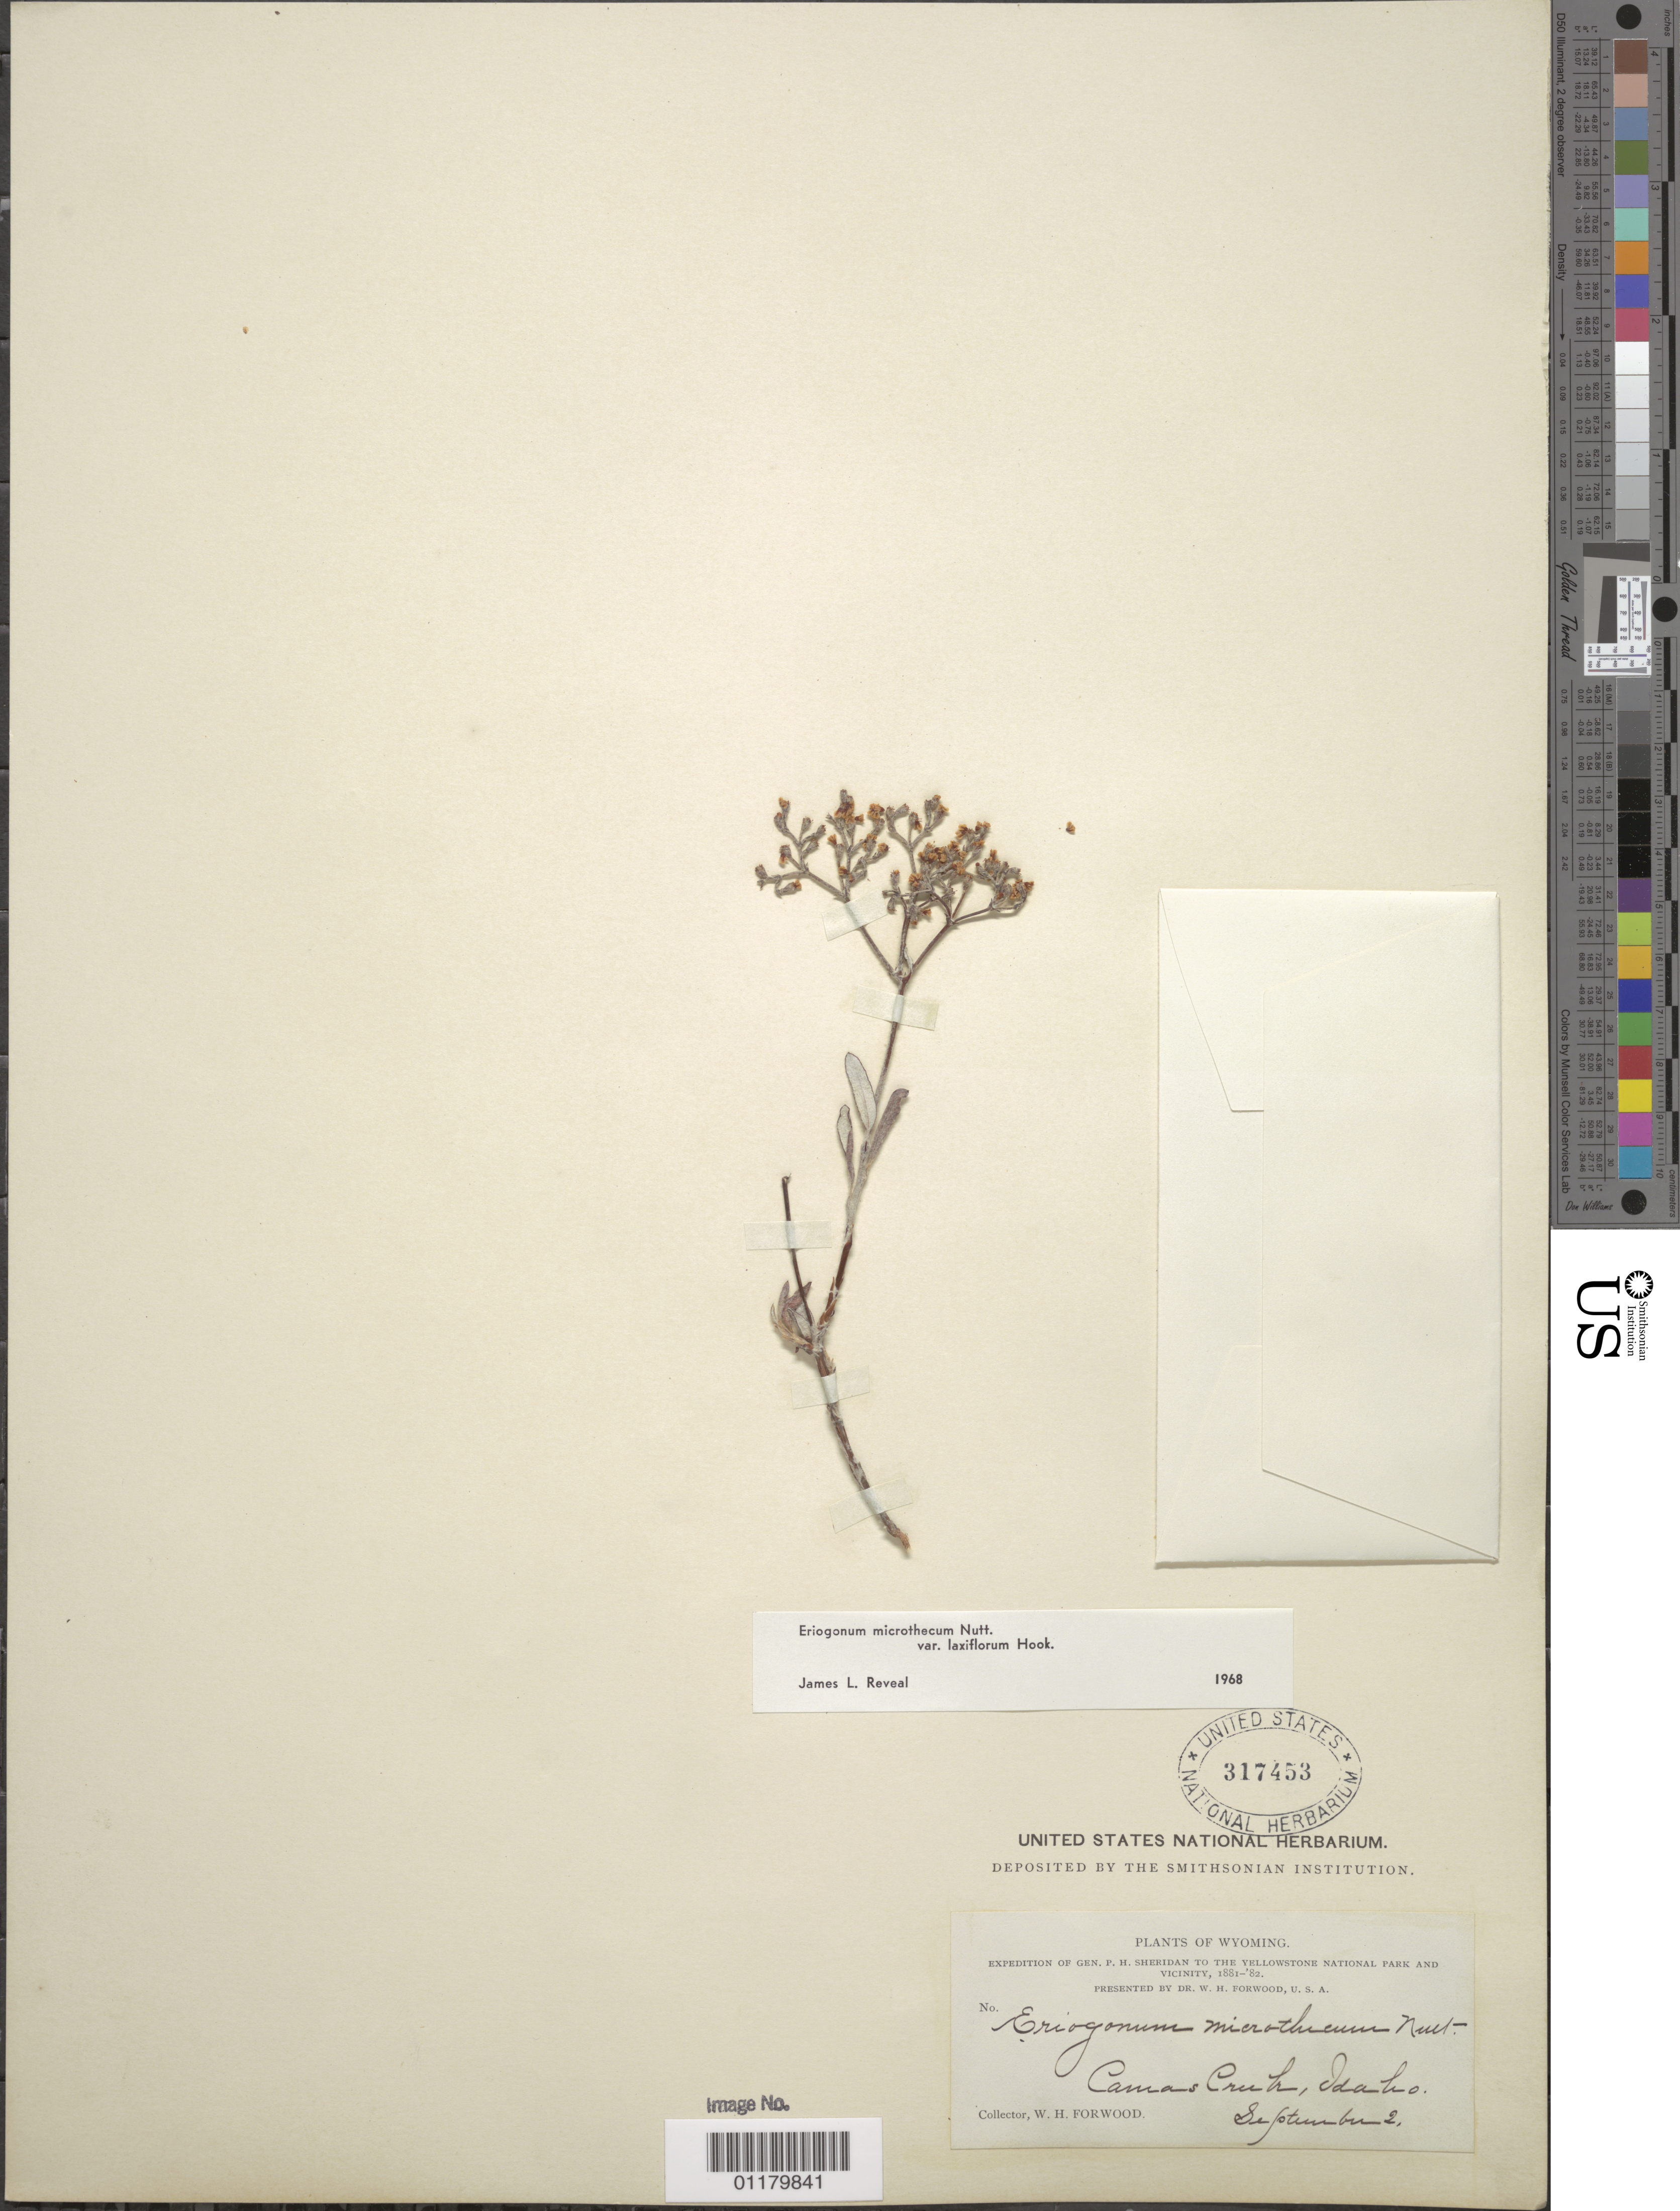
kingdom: Plantae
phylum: Tracheophyta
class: Magnoliopsida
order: Caryophyllales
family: Polygonaceae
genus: Eriogonum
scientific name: Eriogonum microtheca var. laxiflorum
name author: Hook.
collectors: W. Forwood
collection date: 1881-09-02 or 1882-09-02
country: United States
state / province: Idaho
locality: Camas Creek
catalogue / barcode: US 317453